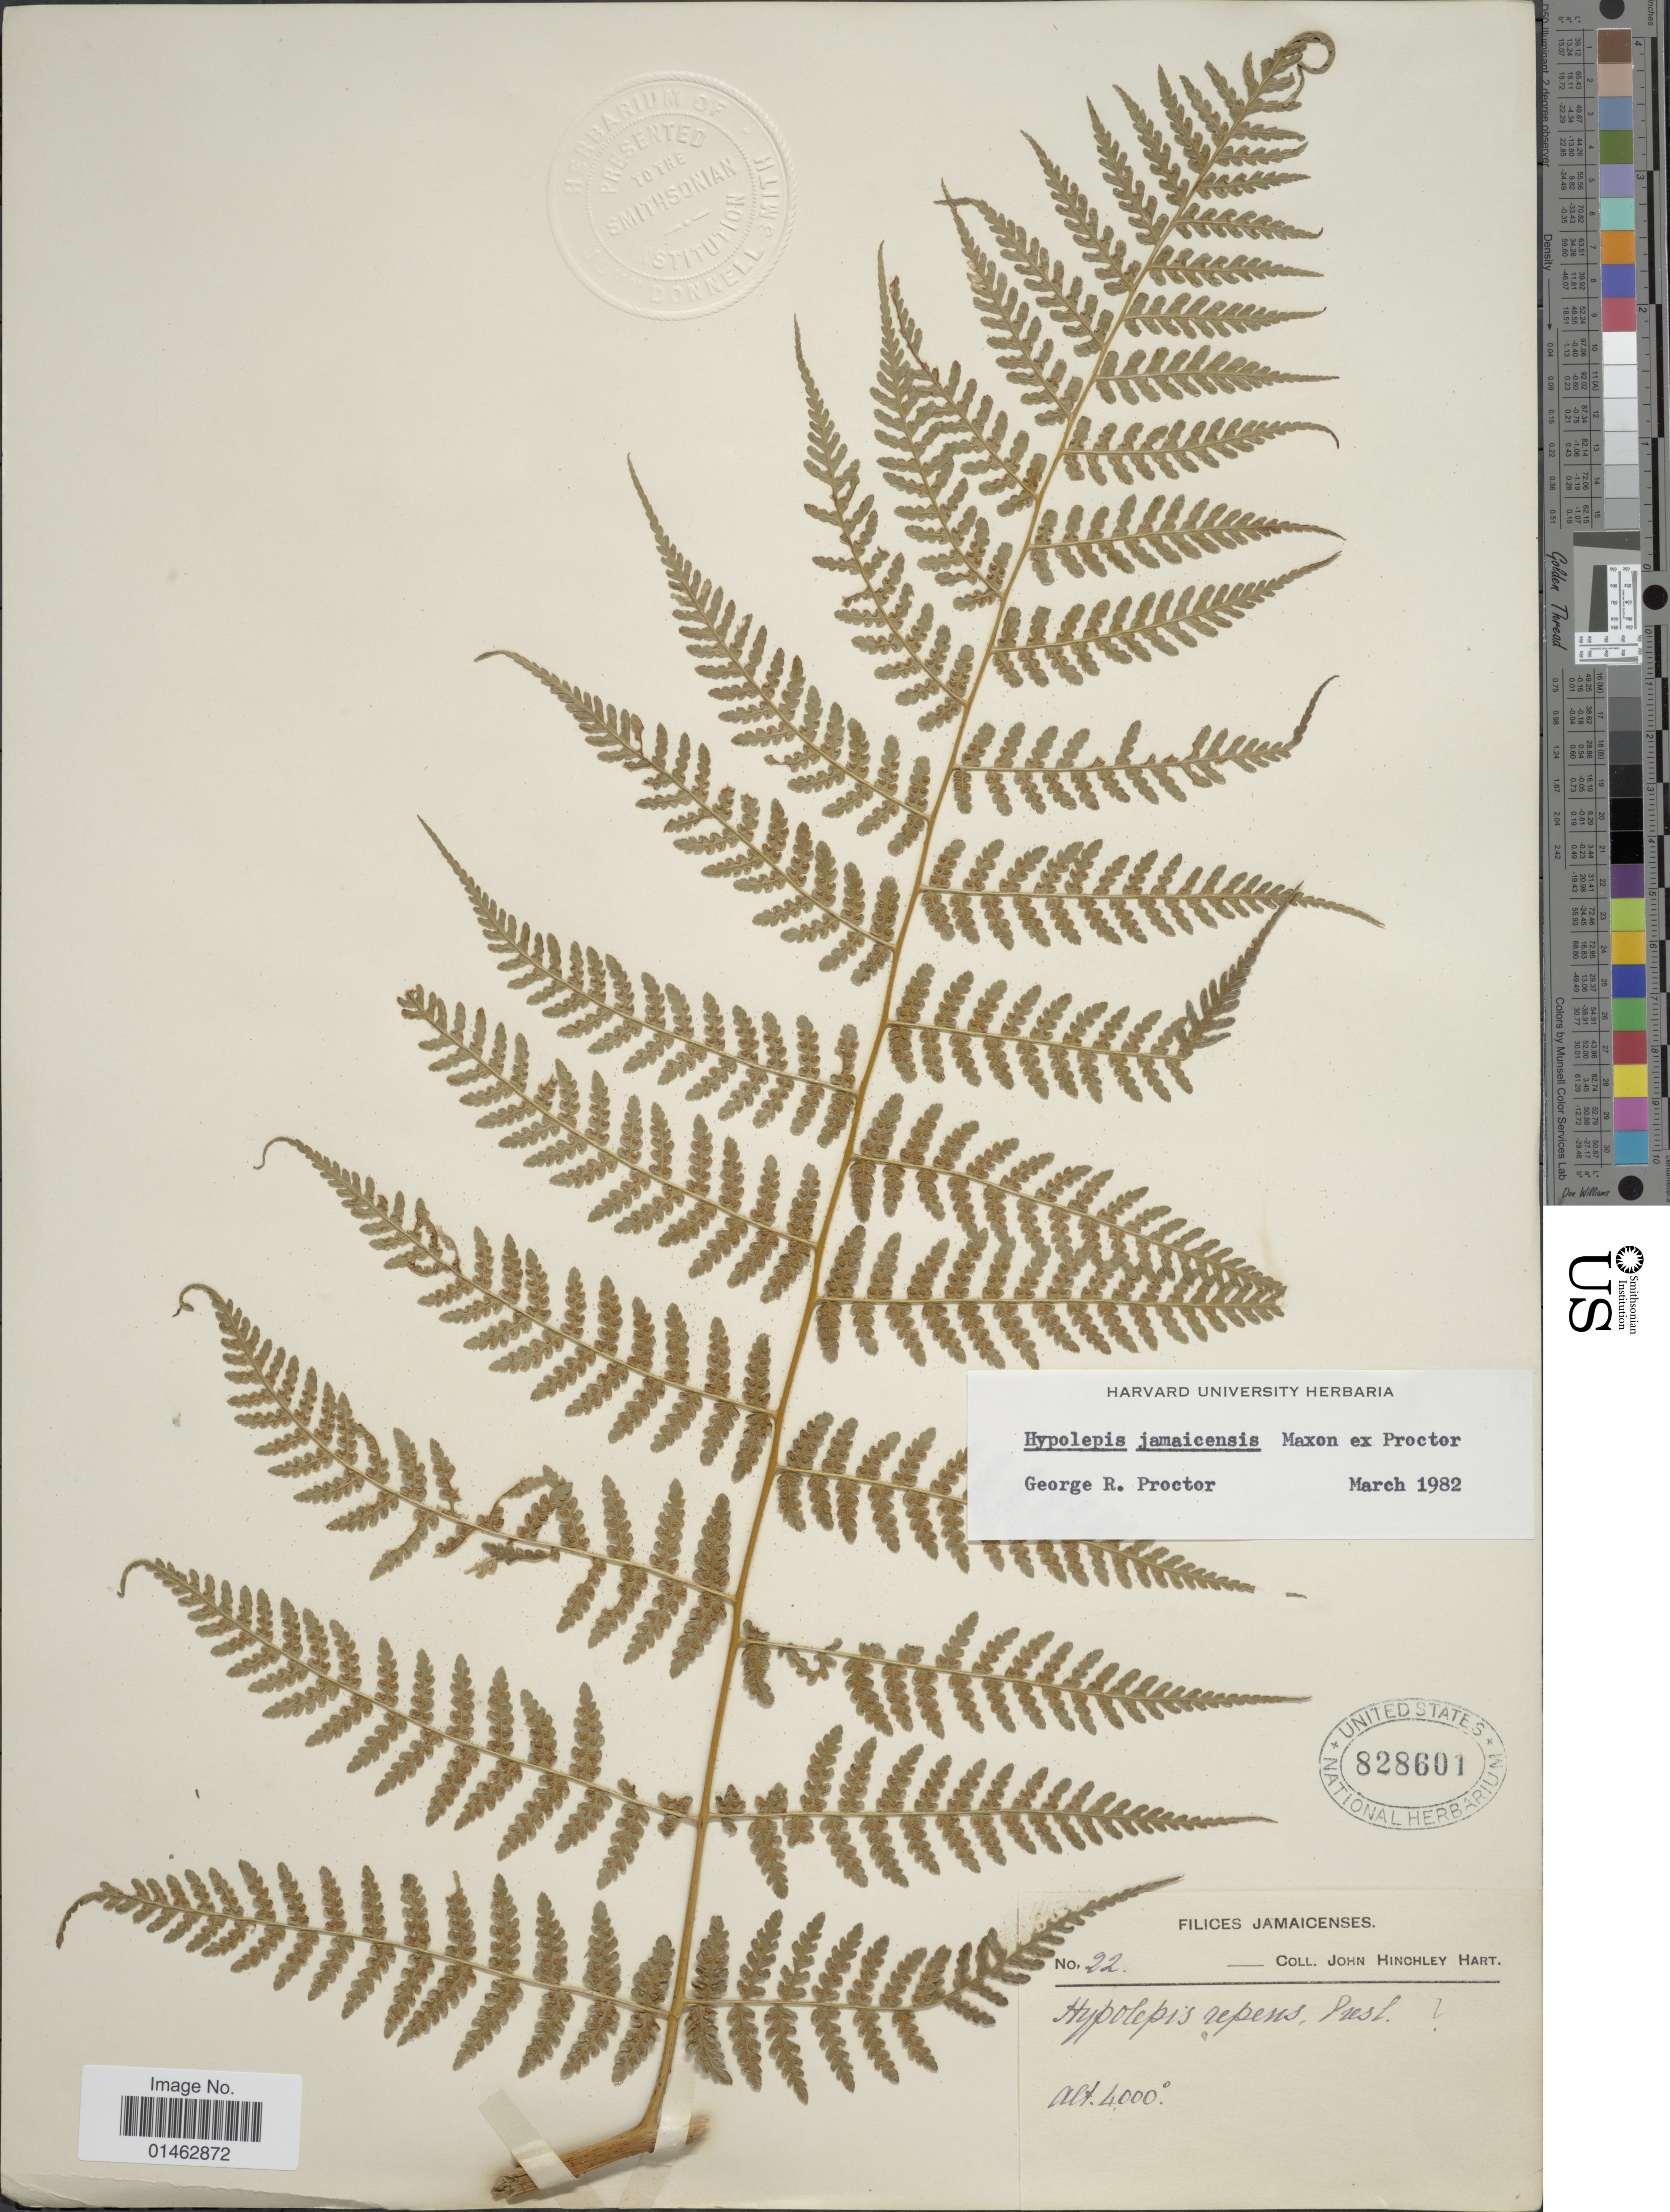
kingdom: Plantae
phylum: Tracheophyta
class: Polypodiopsida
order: Polypodiales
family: Dennstaedtiaceae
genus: Hypolepis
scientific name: Hypolepis jamaicensis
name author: Maxon ex Proctor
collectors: J. H. Hart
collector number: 22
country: Jamaica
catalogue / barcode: US 828601